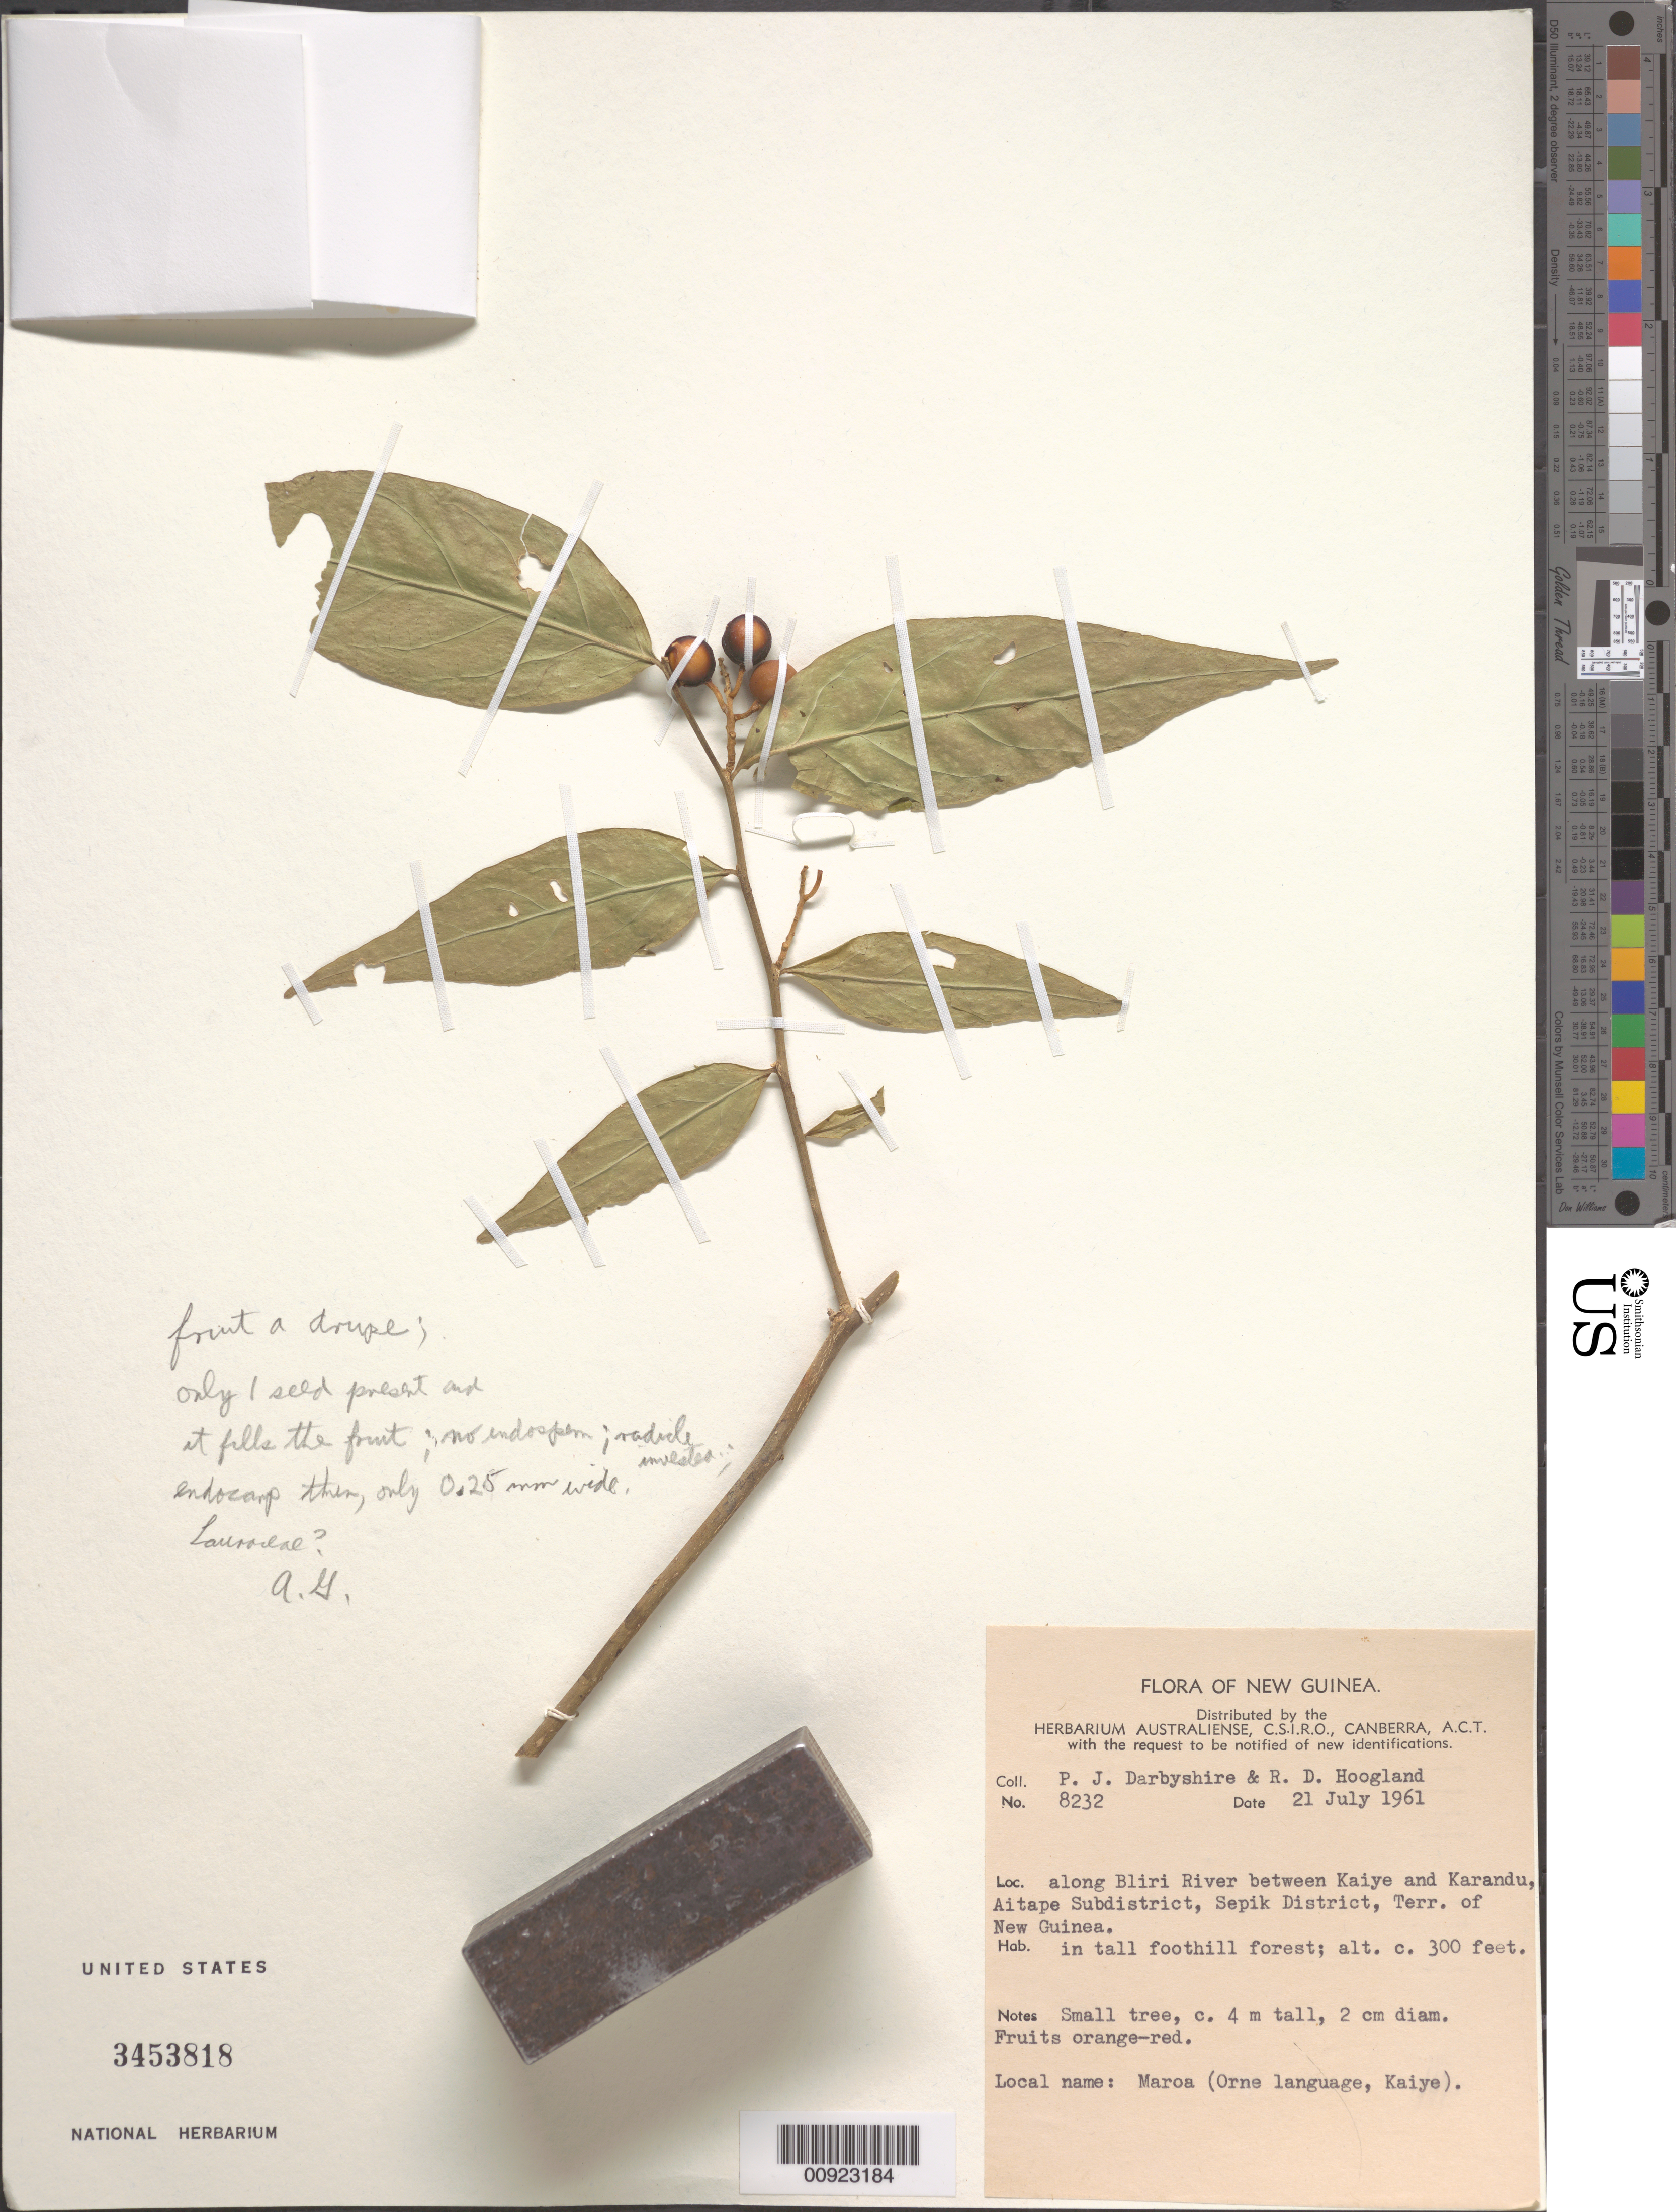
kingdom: Plantae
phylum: Tracheophyta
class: Magnoliopsida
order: Laurales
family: Lauraceae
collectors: P. Darbyshire & R. D. Hoogland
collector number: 8232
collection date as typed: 21 Jul 1961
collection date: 1961-07-21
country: Papua New Guinea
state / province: Sandaun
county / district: Aitape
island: New Guinea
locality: along Bliri River between Kaiye and Karandu, Aitape Subdistrict, Sepik District, Terr. Of New Guinea.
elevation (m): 91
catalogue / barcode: US 3453818